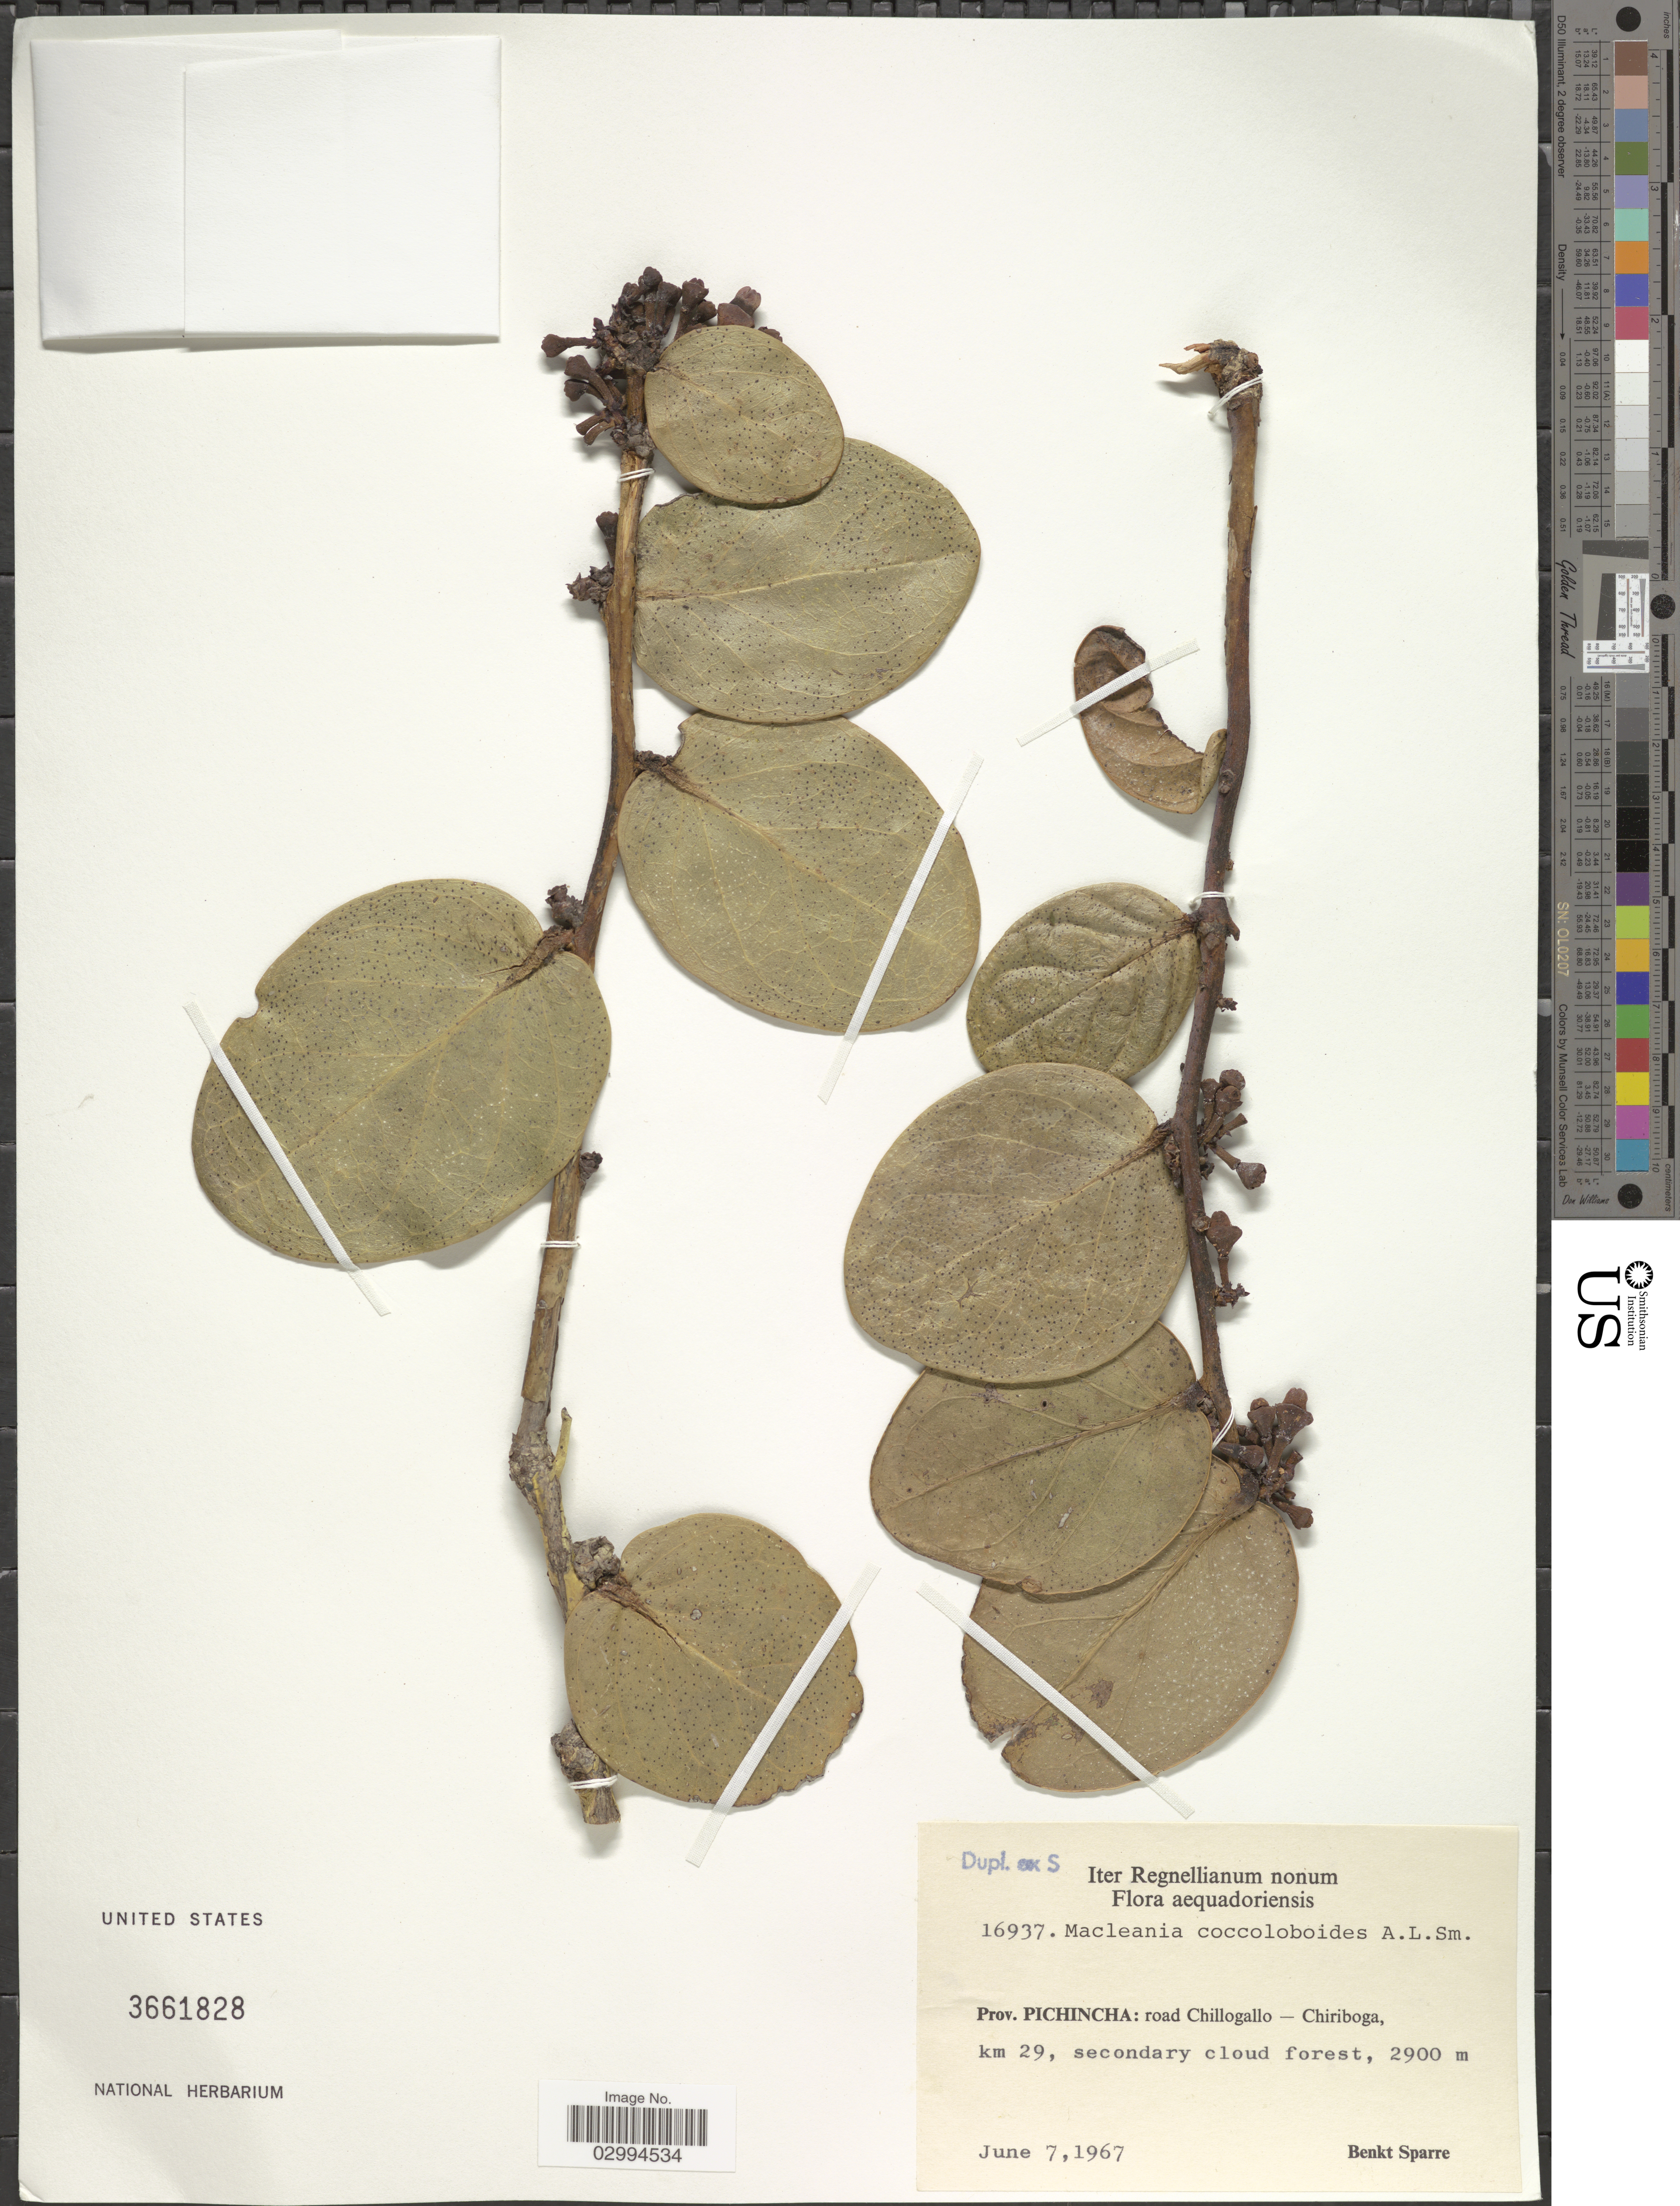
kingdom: Plantae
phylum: Tracheophyta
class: Magnoliopsida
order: Ericales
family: Ericaceae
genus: Macleania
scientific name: Macleania coccoloboides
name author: A.C. Sm.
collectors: B. Sparre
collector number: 16937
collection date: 1967-06-07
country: Ecuador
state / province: Pichincha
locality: Road Chillogallo - Chiriboga, km 29.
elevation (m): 2900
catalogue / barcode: US 3661828